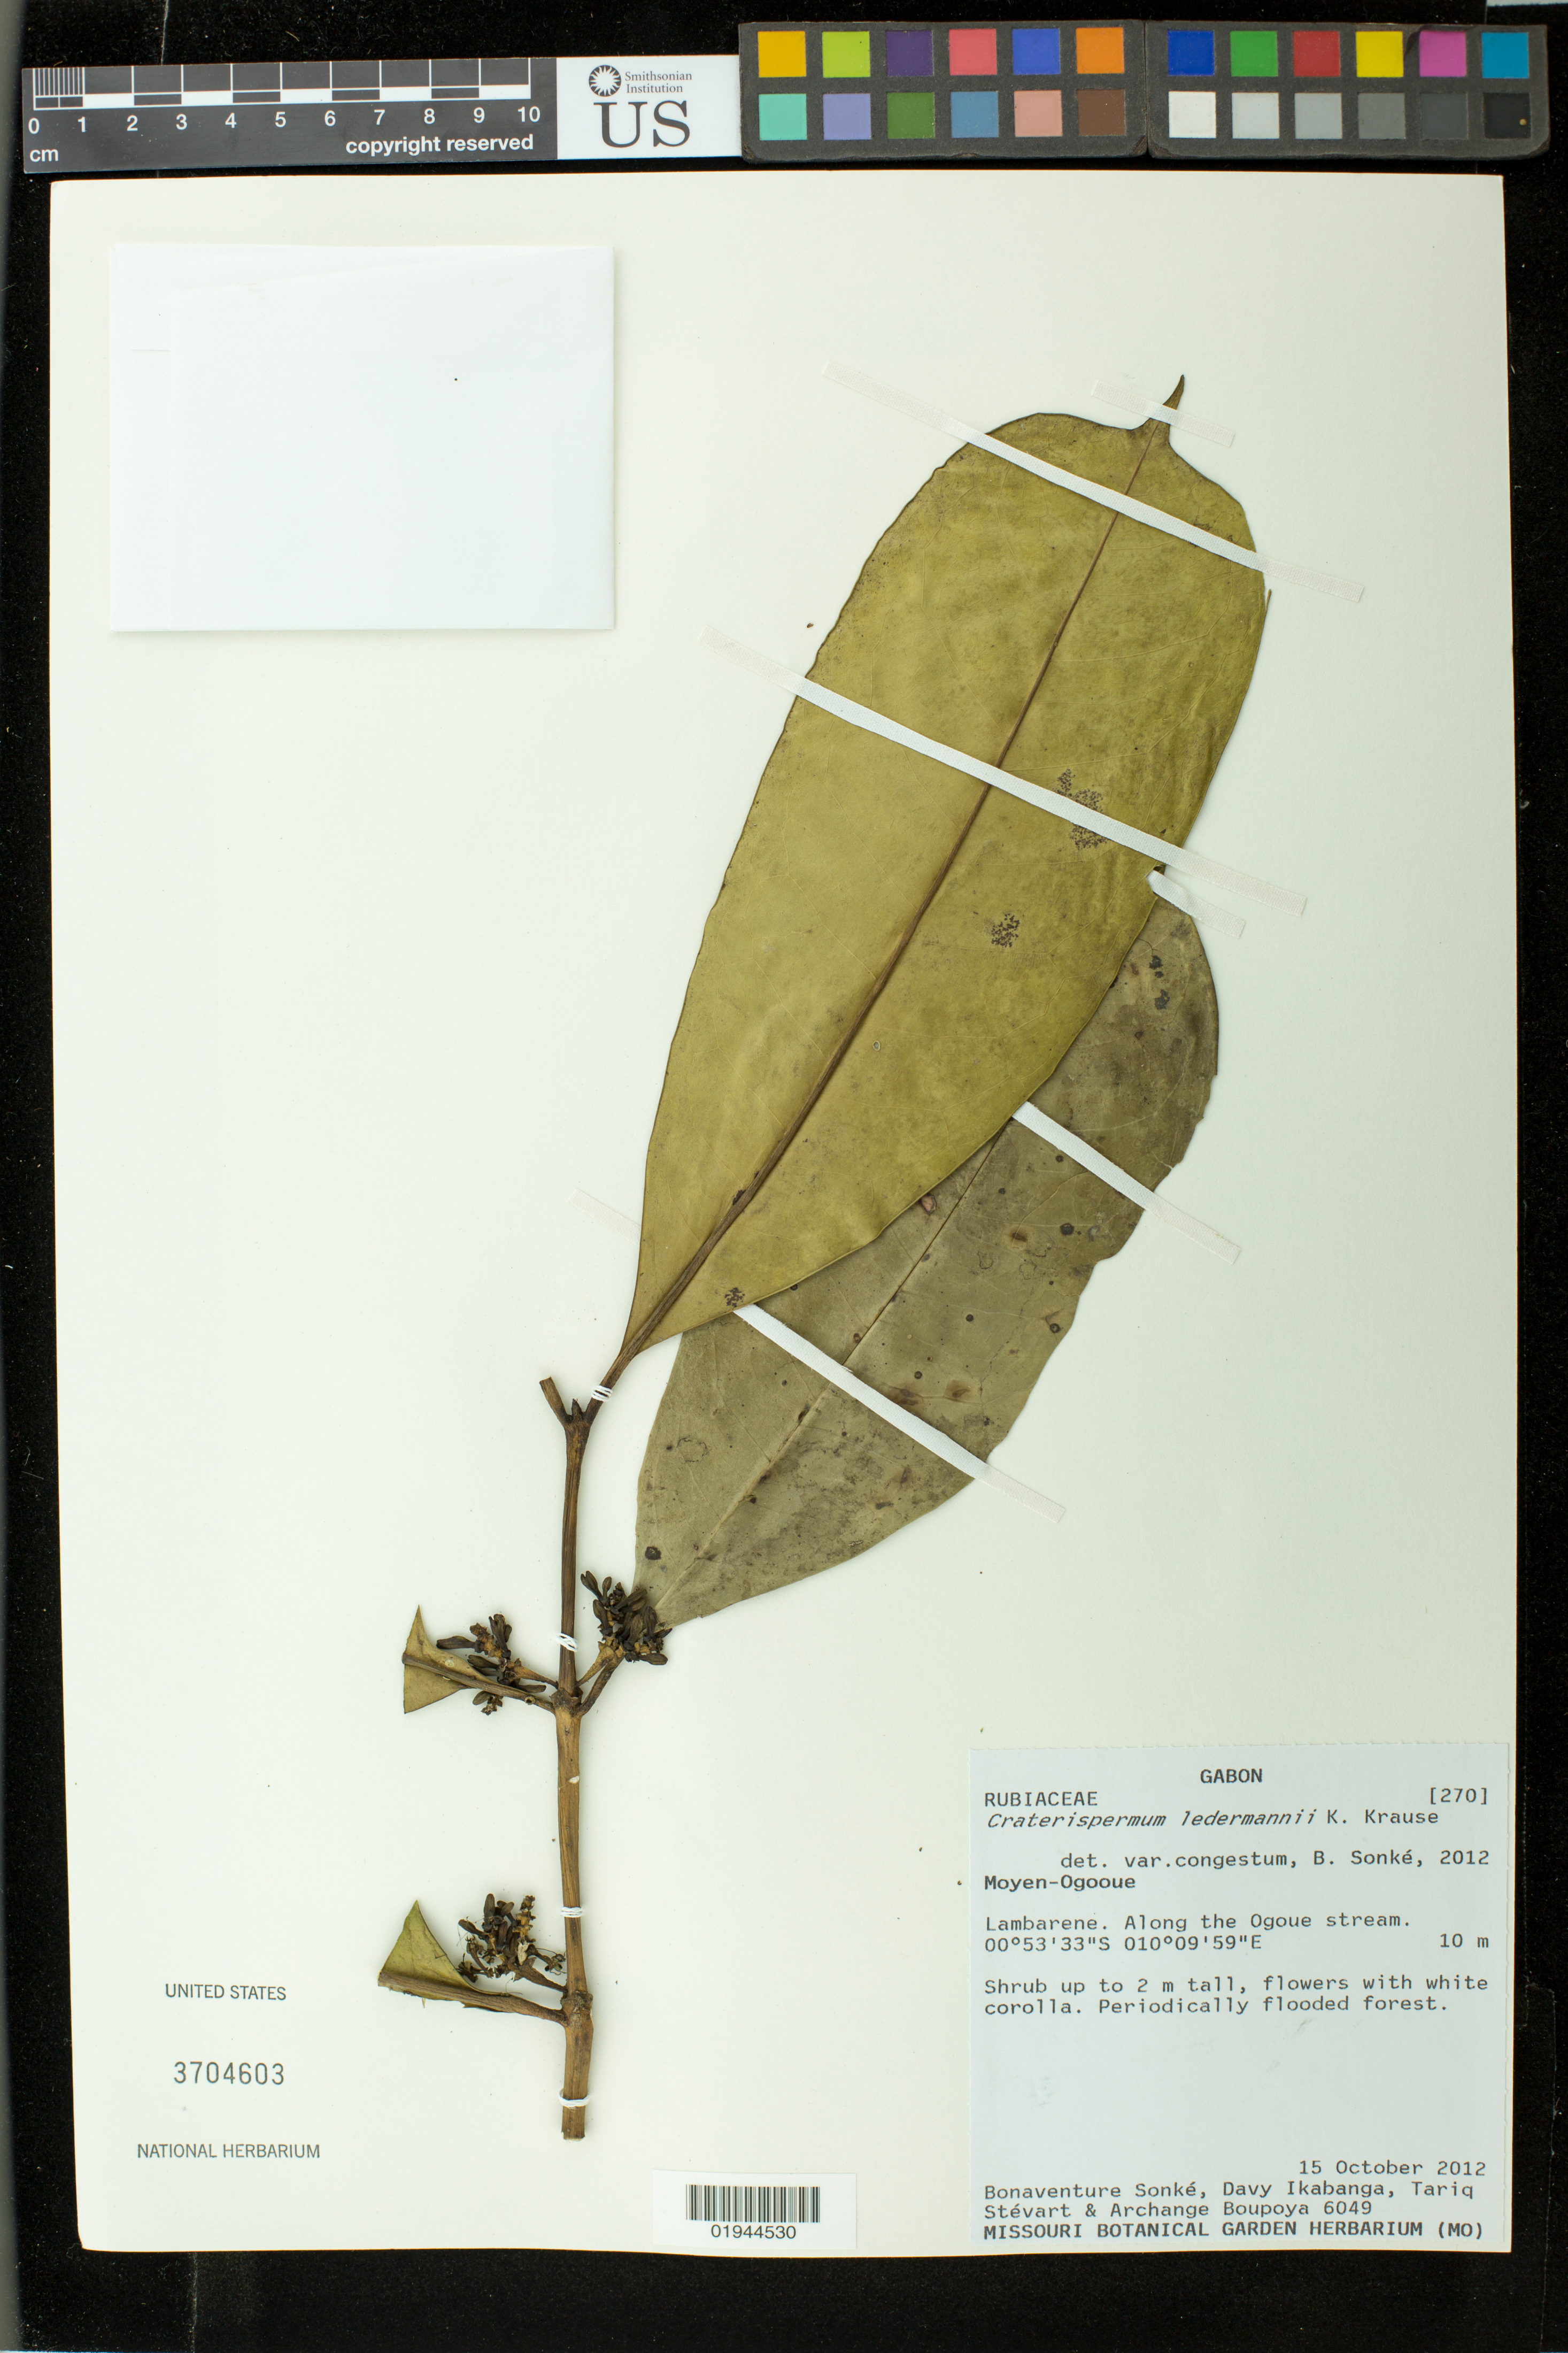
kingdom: Plantae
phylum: Tracheophyta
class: Magnoliopsida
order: Gentianales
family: Rubiaceae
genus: Craterispermum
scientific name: Craterispermum ledermannii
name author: K. Krause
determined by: Sonké, B.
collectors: B. Sonke, D. Ikabanga, T. Stévart & A. Boupoya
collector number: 6049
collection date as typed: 15 October 2012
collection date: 2012-10-15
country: Gabon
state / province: Moyen-Ogooué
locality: Lambarene, along the Ogoue stream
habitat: periodically flooded forest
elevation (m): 10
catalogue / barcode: US 3704603